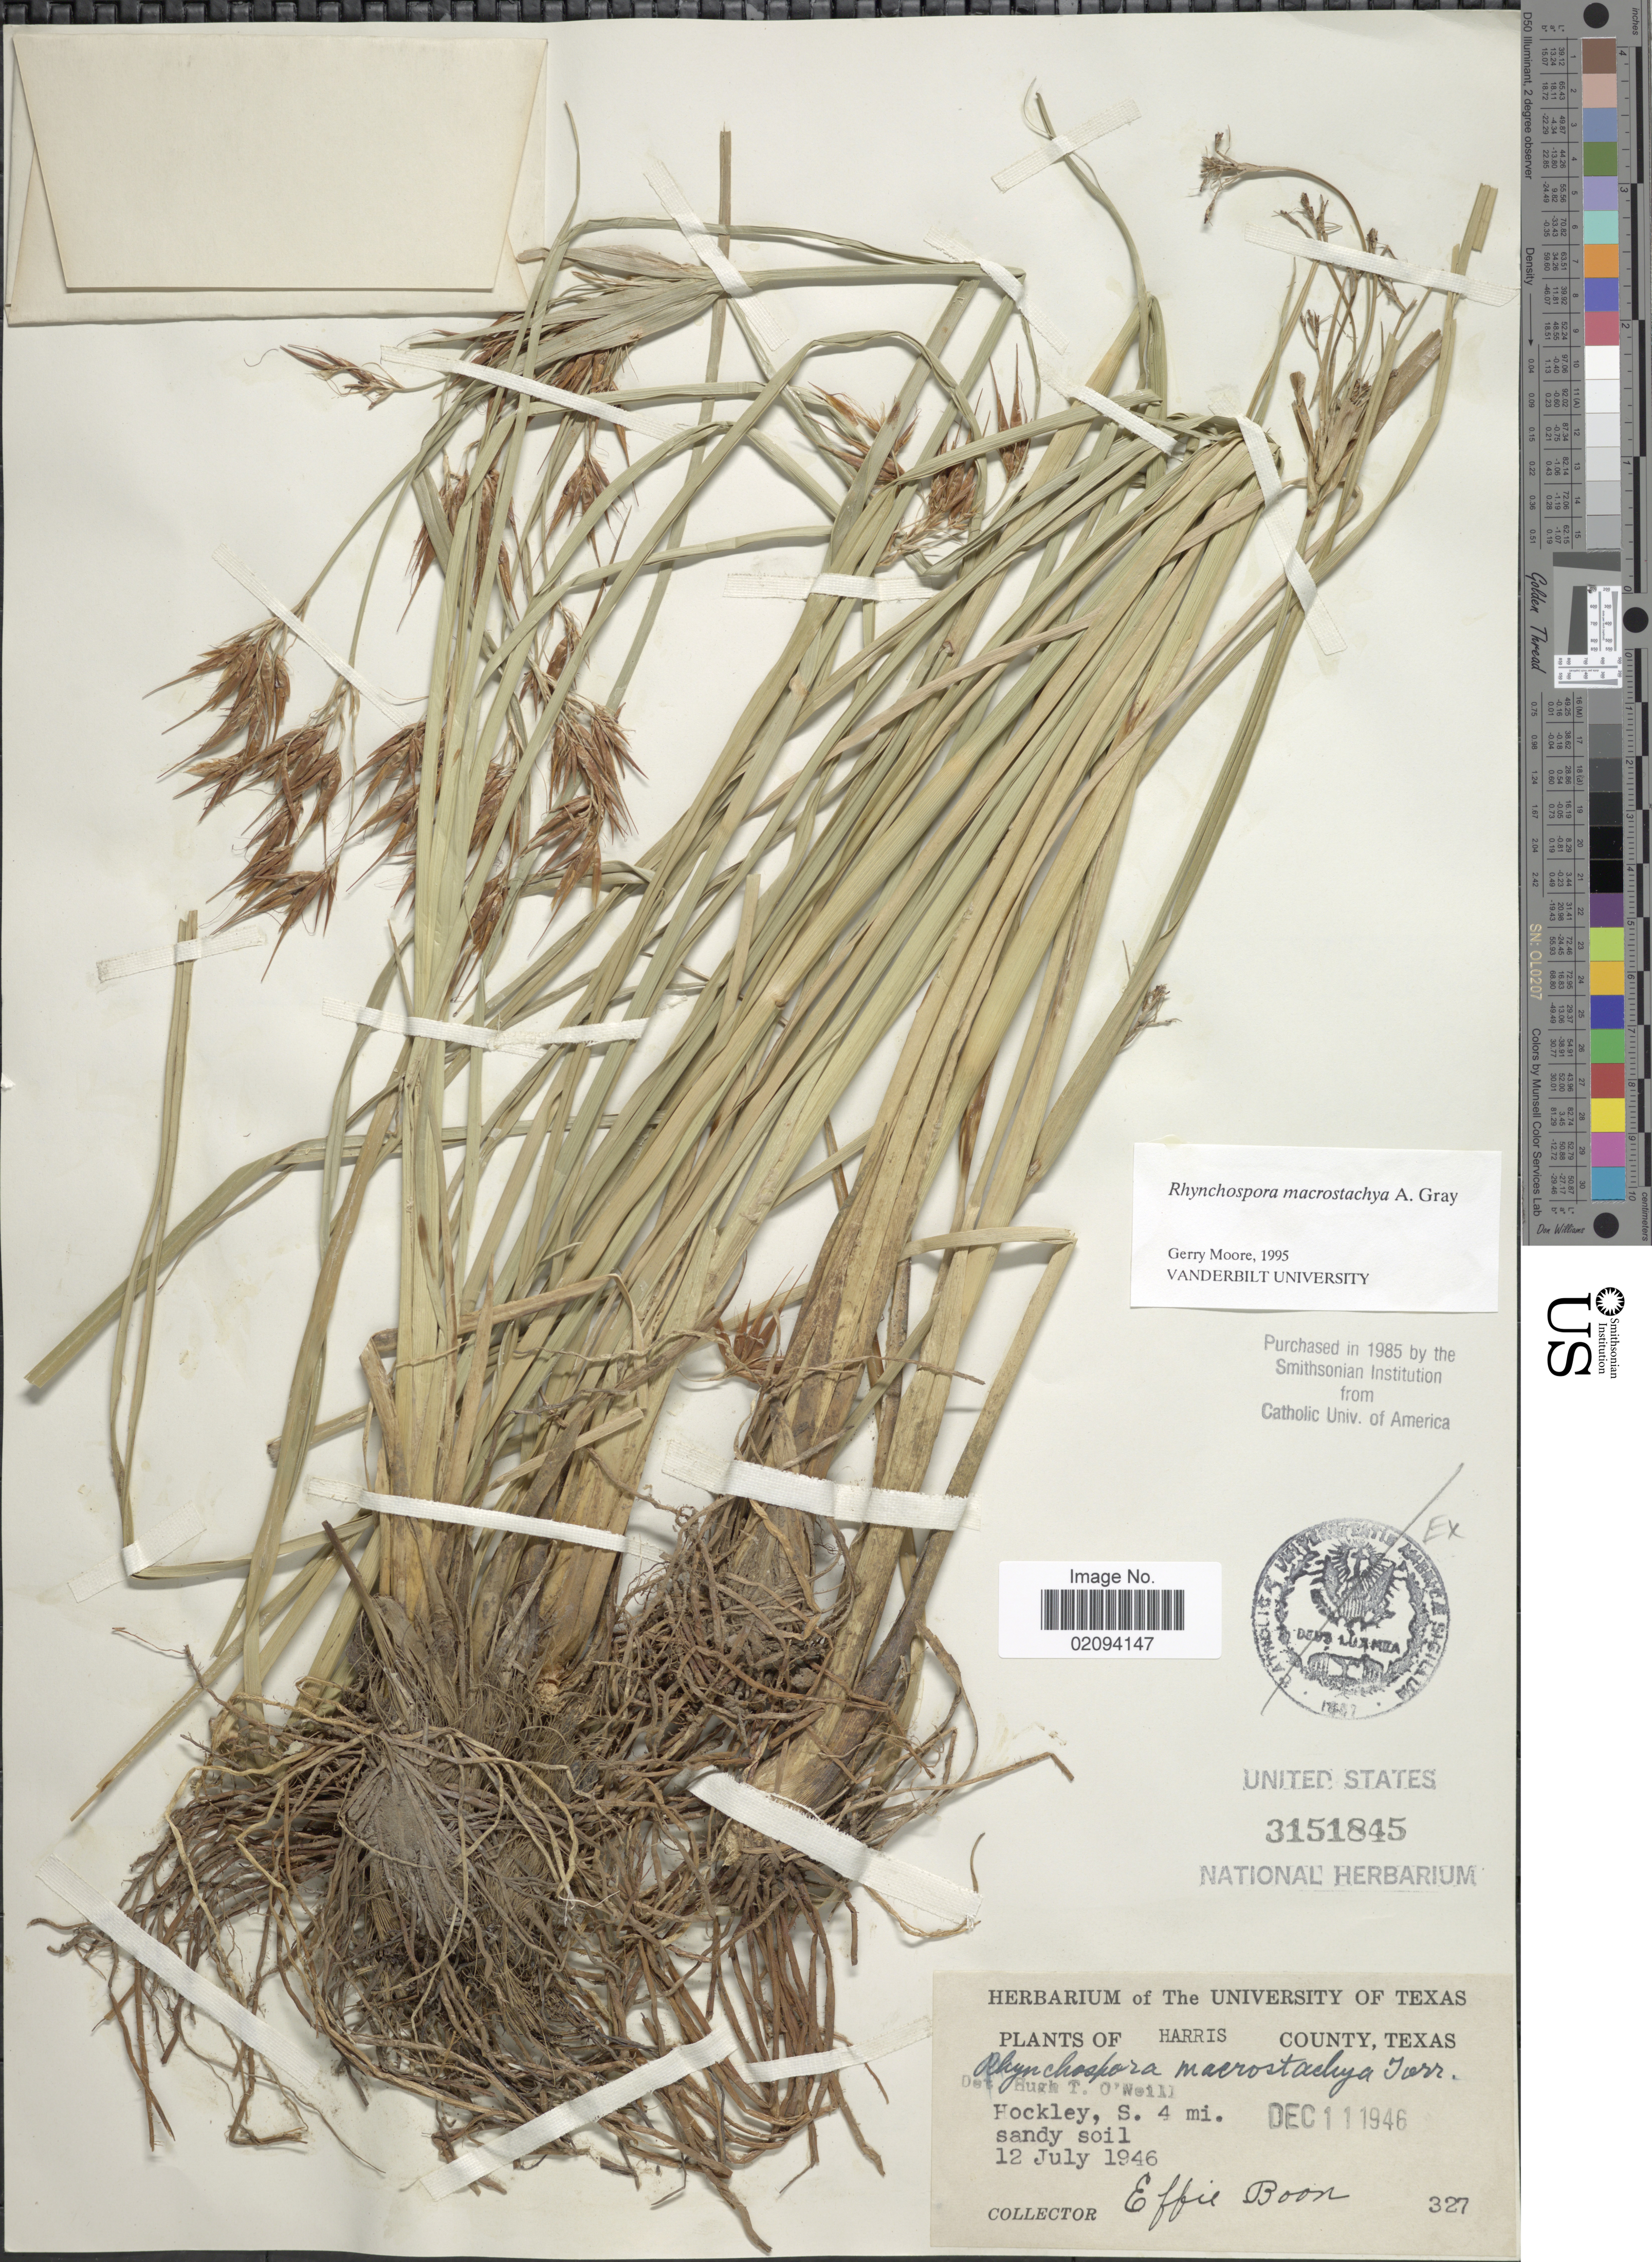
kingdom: Plantae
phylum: Tracheophyta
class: Liliopsida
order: Poales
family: Cyperaceae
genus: Rhynchospora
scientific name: Rhynchospora macrostachya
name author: Torr. ex A. Gray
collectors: E. Boon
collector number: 327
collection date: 1946-07-12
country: United States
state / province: Texas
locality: Harris County. Hockley, S. 4 mi.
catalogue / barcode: US 3151845